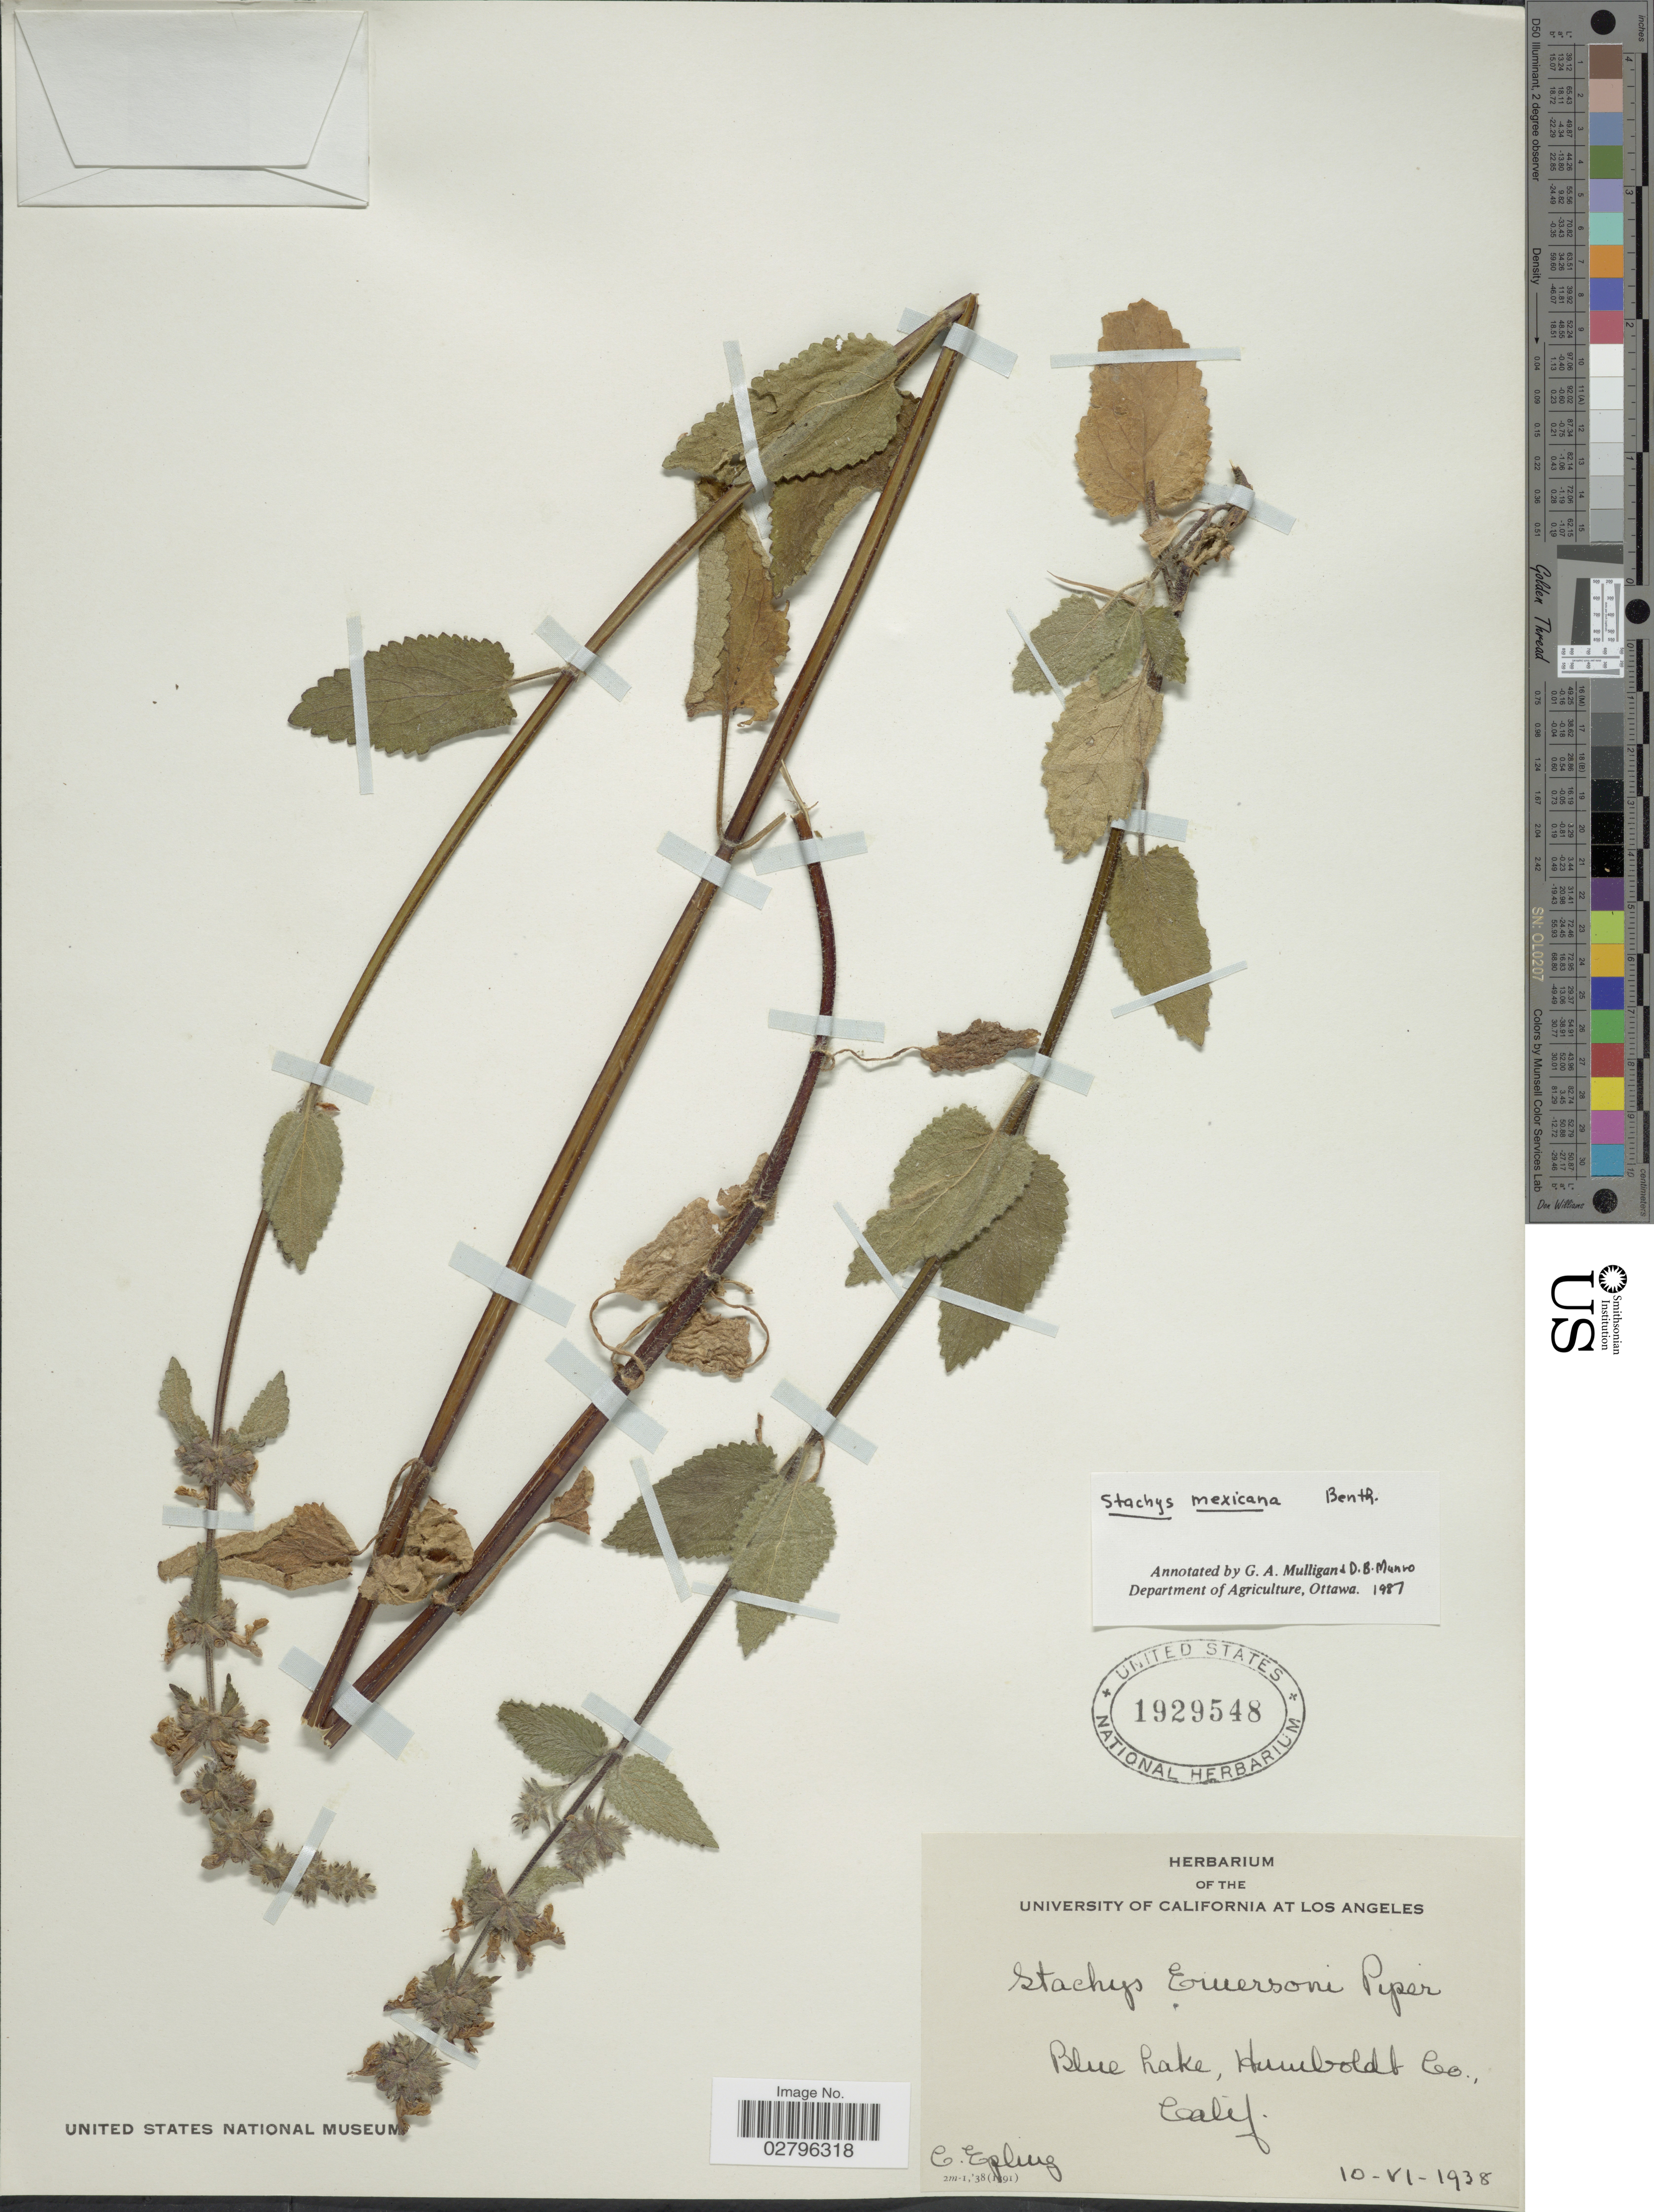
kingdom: Plantae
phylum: Tracheophyta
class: Magnoliopsida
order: Lamiales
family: Lamiaceae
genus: Stachys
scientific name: Stachys mexicana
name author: Benth.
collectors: C. C. Epling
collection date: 1938-06-10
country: United States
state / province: California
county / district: Humboldt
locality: Blue Lake, Humboldt Co., Calif.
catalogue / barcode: US 1929548